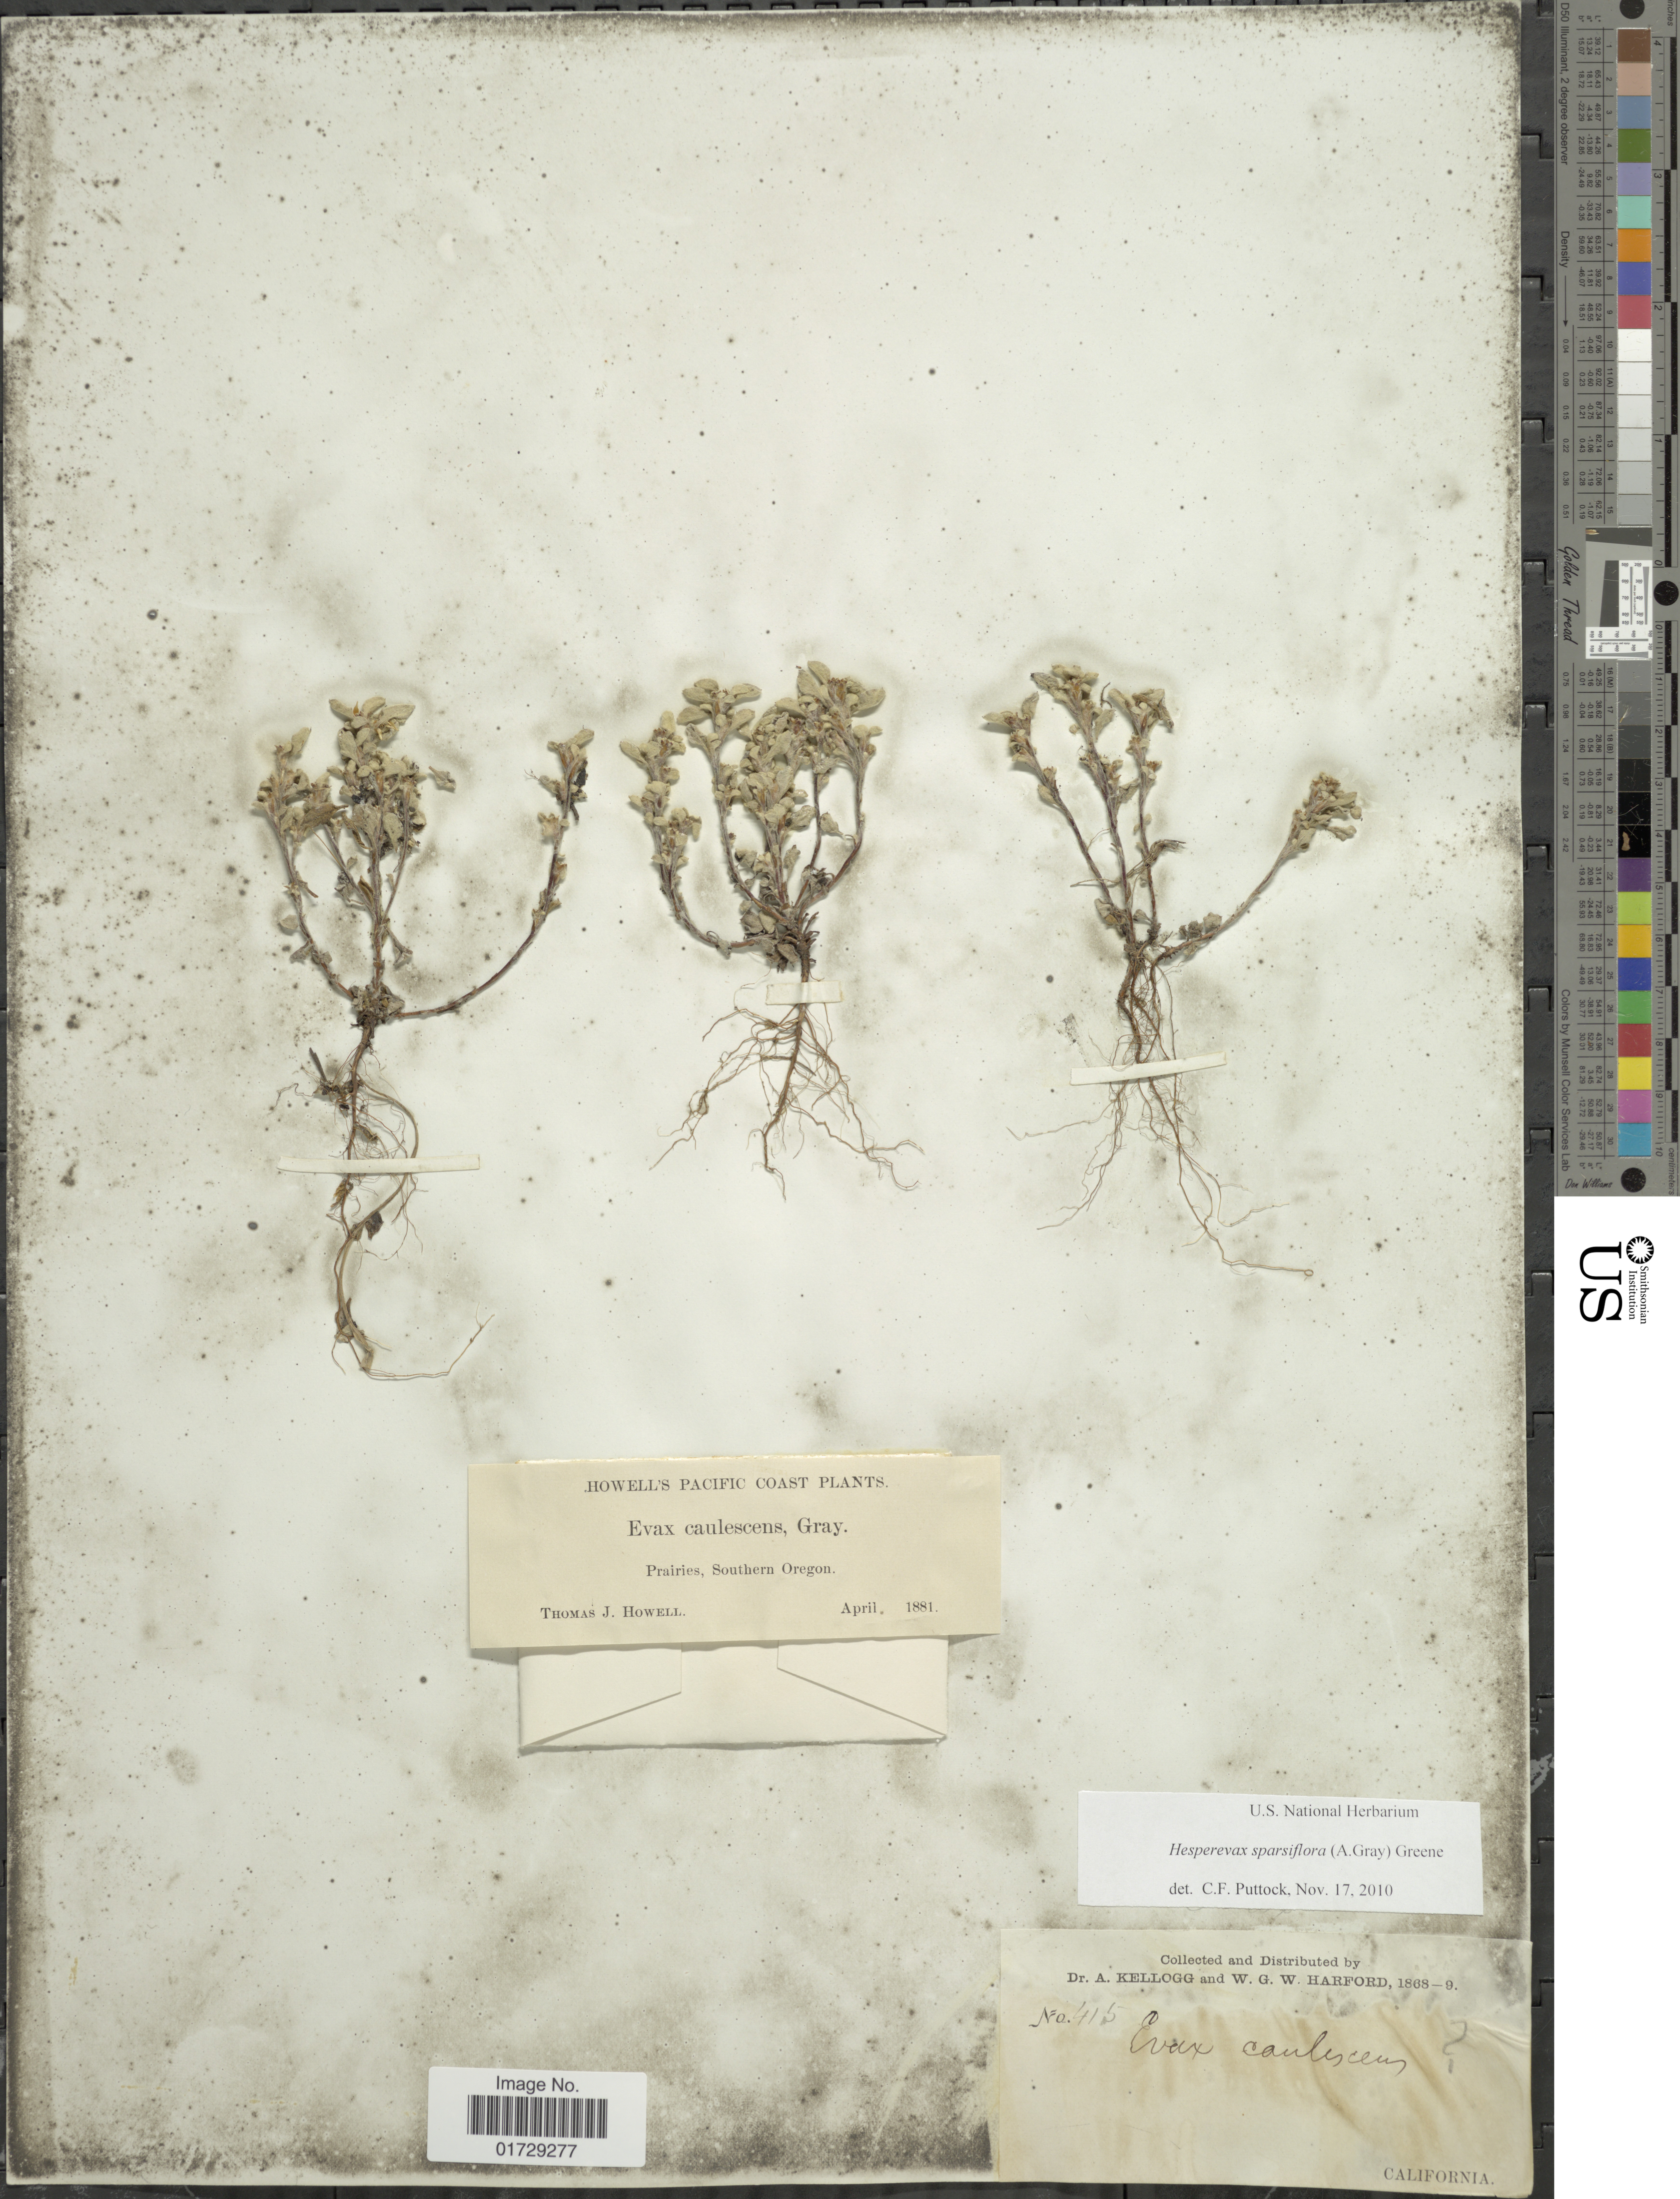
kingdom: Plantae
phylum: Tracheophyta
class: Magnoliopsida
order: Asterales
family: Asteraceae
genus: Hesperevax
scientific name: Hesperevax sparsiflora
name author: (A. Gray) Greene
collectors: A. Kellogg & W. G. W. Harford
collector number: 415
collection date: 1868/1869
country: United States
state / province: California